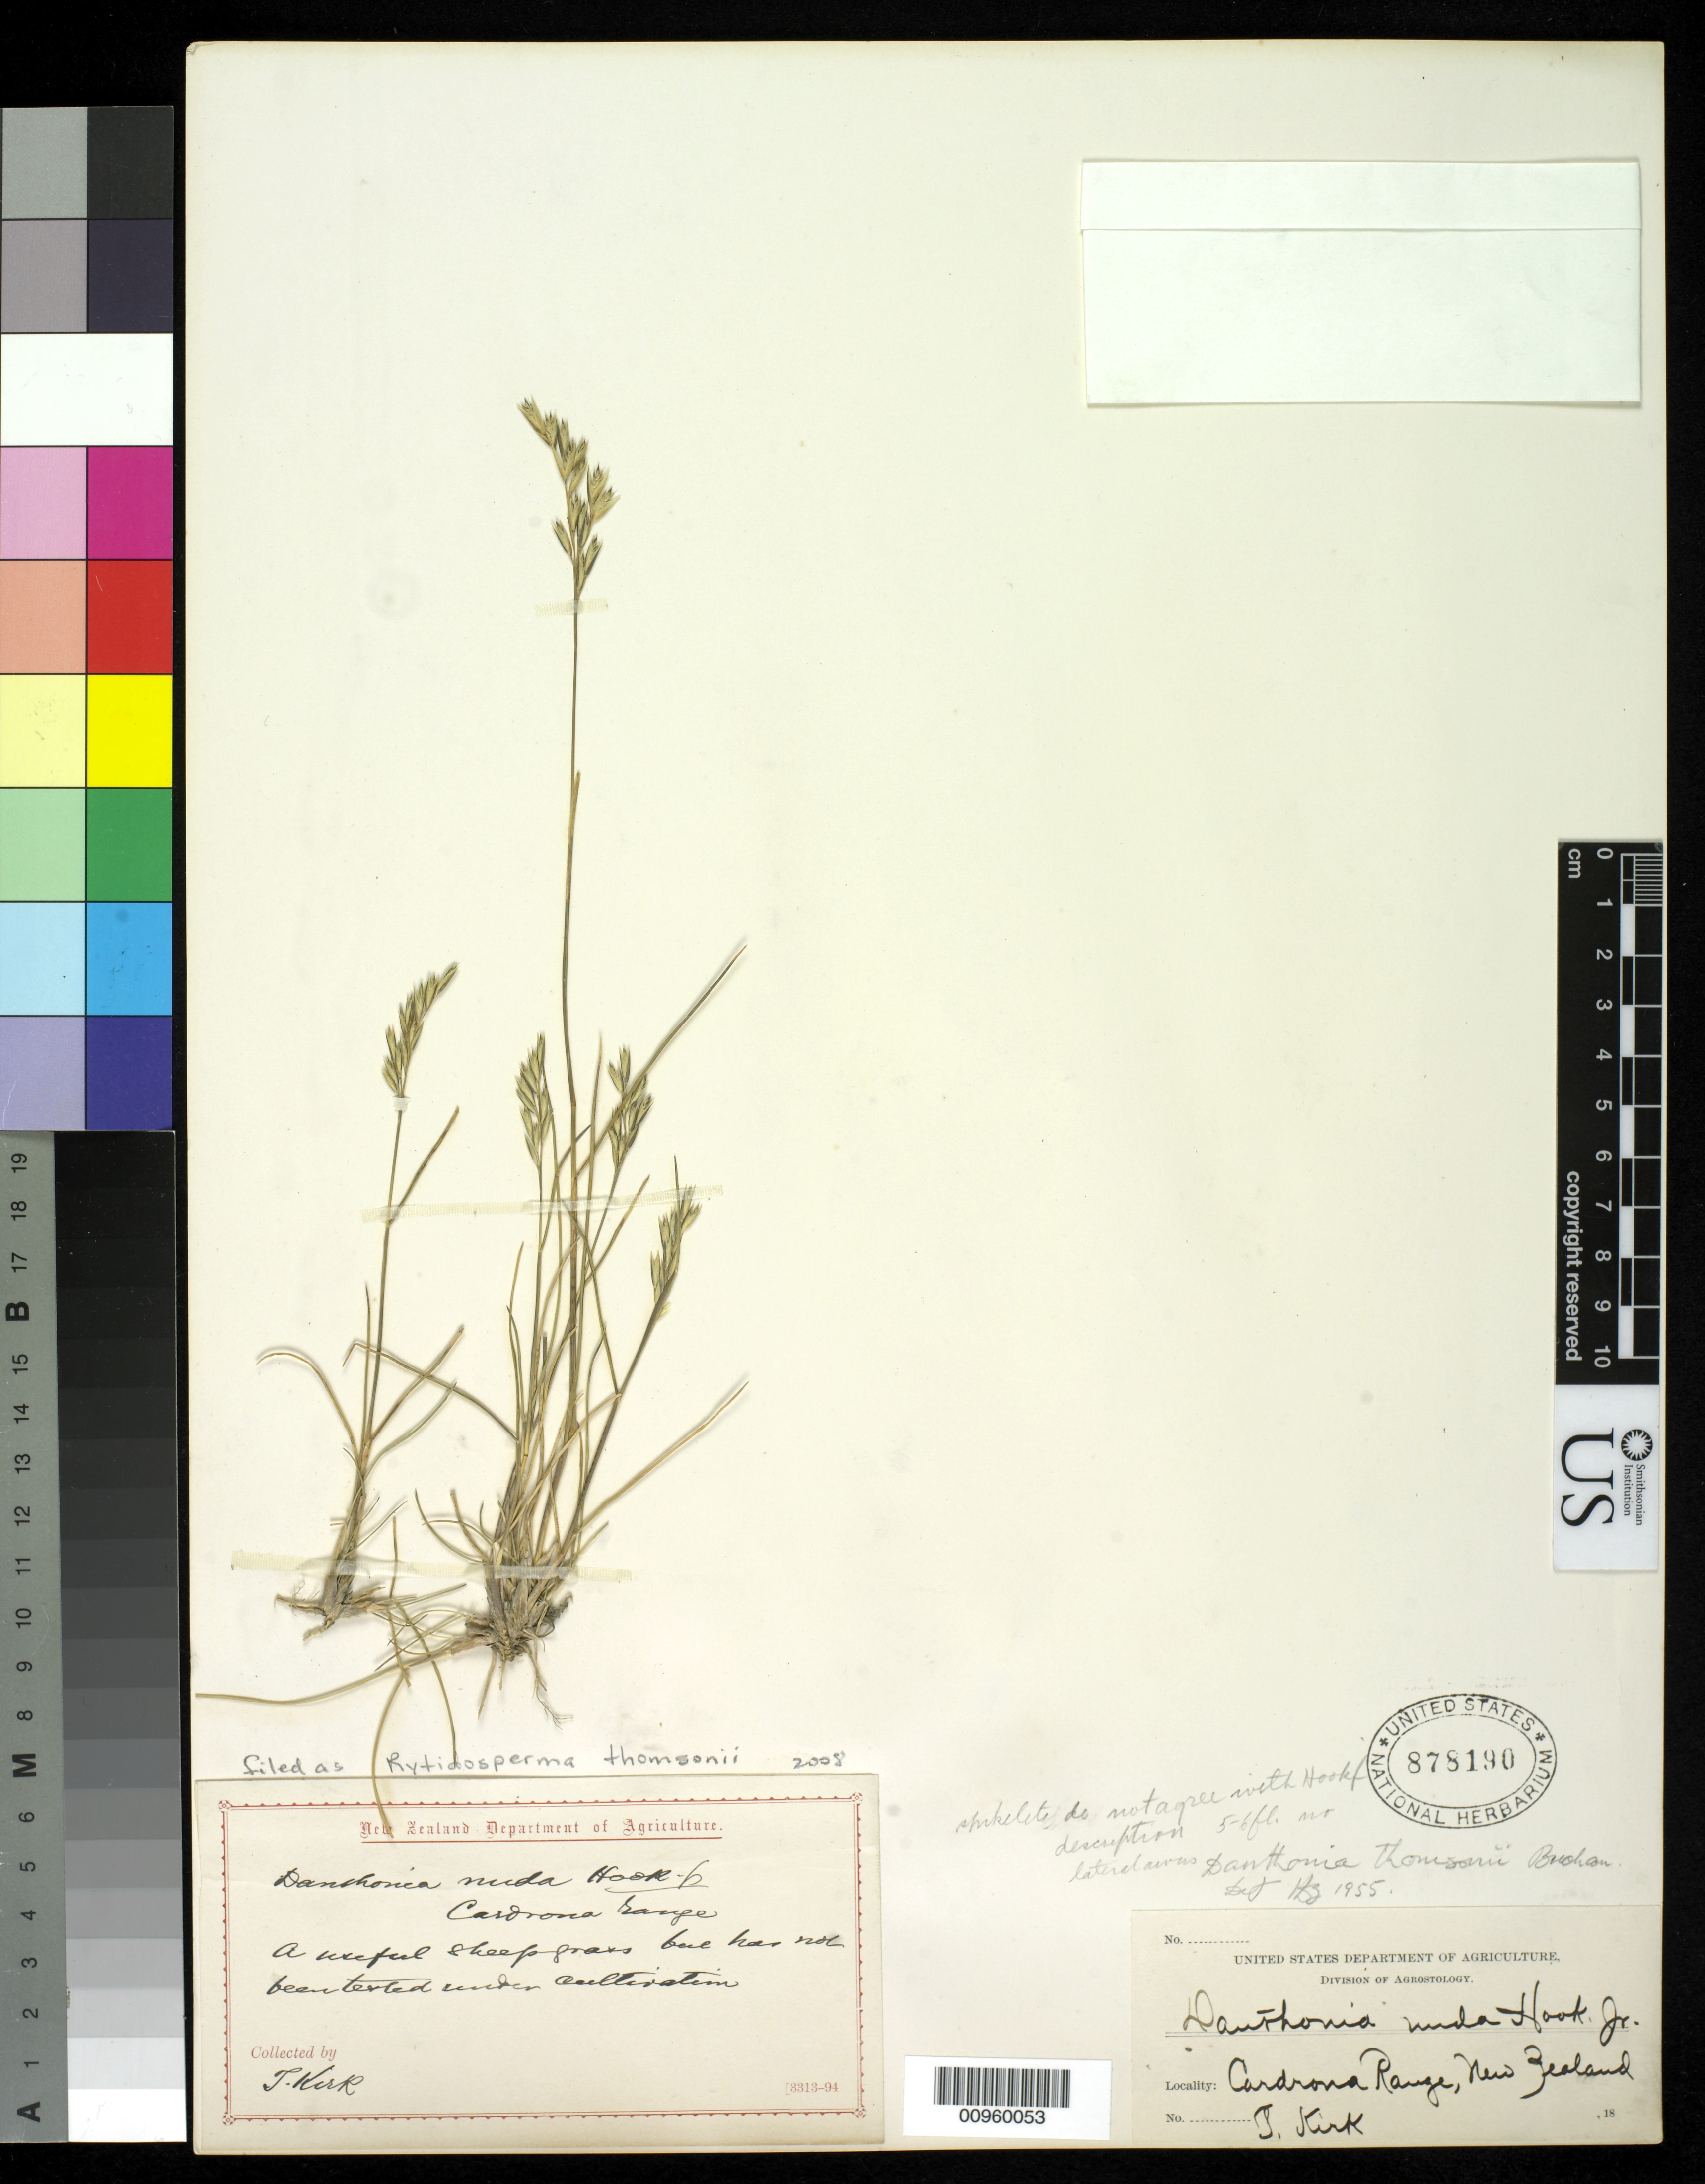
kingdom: Plantae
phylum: Tracheophyta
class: Liliopsida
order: Poales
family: Poaceae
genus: Rytidosperma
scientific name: Rytidosperma thomsonii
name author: (Buchanan) Connor & Edgar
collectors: T. Kirk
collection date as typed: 1918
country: New Zealand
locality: Cardrona Range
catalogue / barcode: US 878190